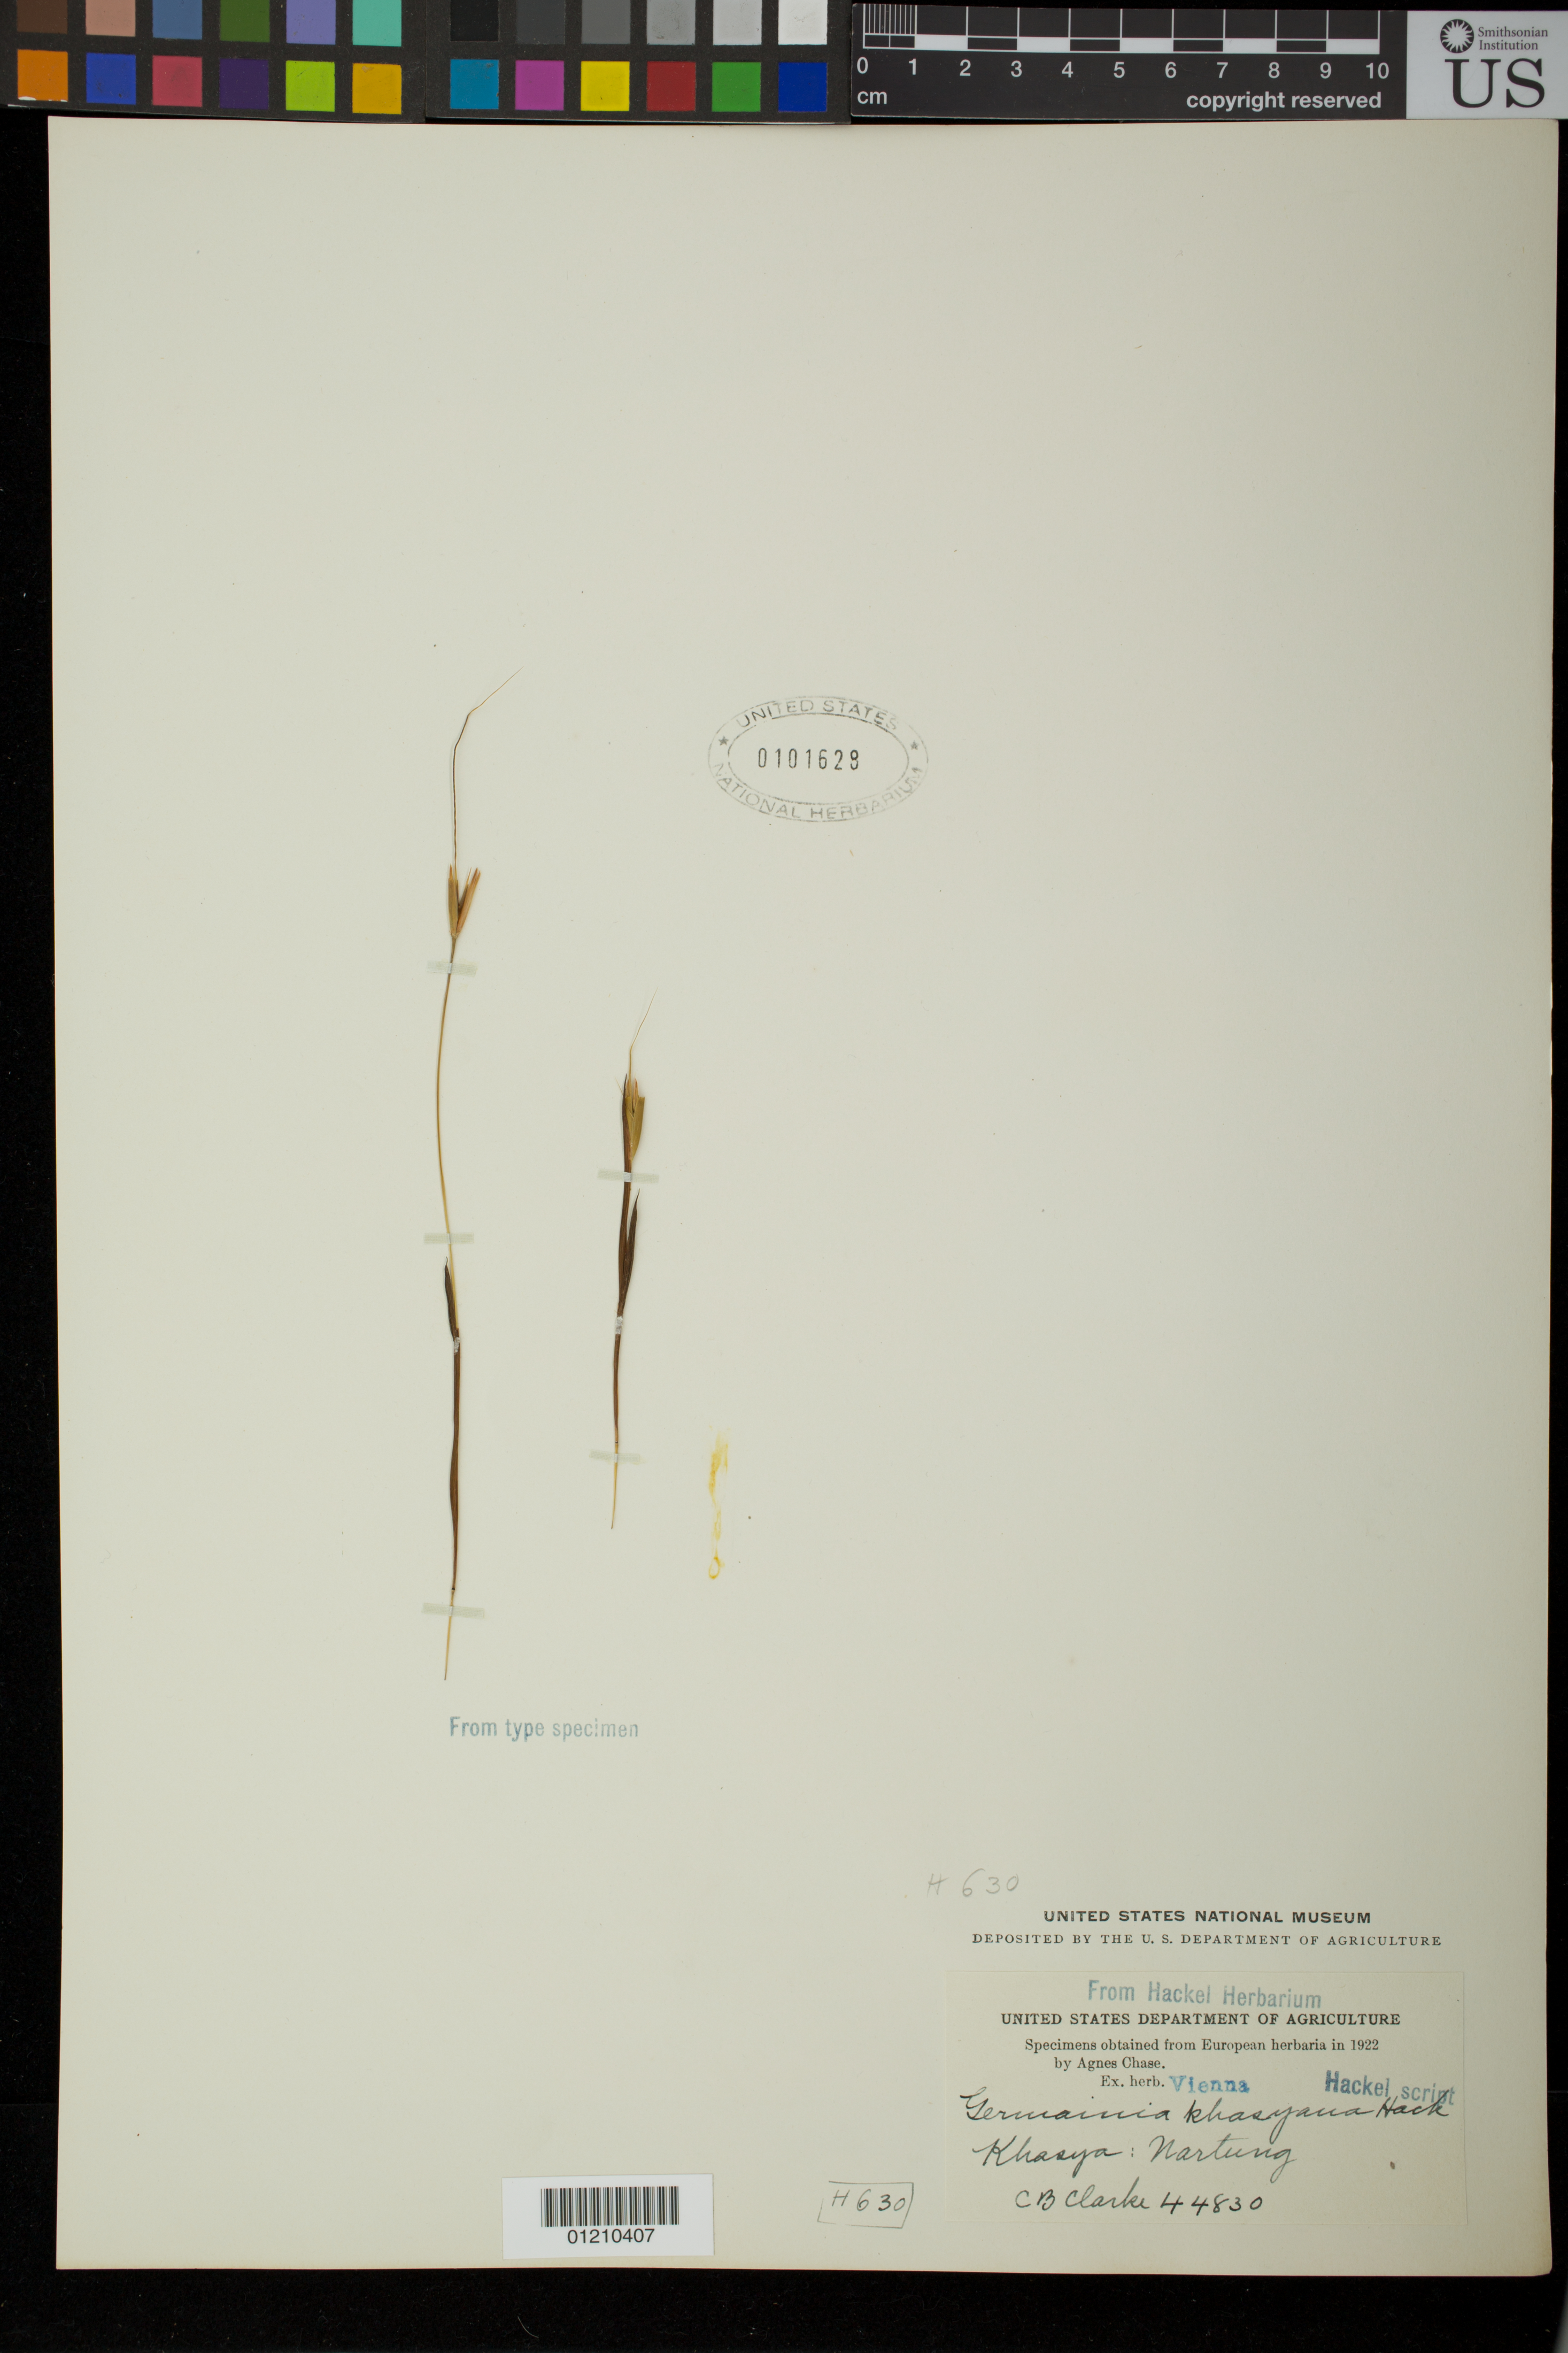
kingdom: Plantae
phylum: Tracheophyta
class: Liliopsida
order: Poales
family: Poaceae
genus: Germainia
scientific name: Germainia khasyana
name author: Hack.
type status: Syntype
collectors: C. B. Clarke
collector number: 44830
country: India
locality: Khasia, Nartung.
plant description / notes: Fragmentary material of type specimen ex herb. Vienna.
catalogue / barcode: US 101628